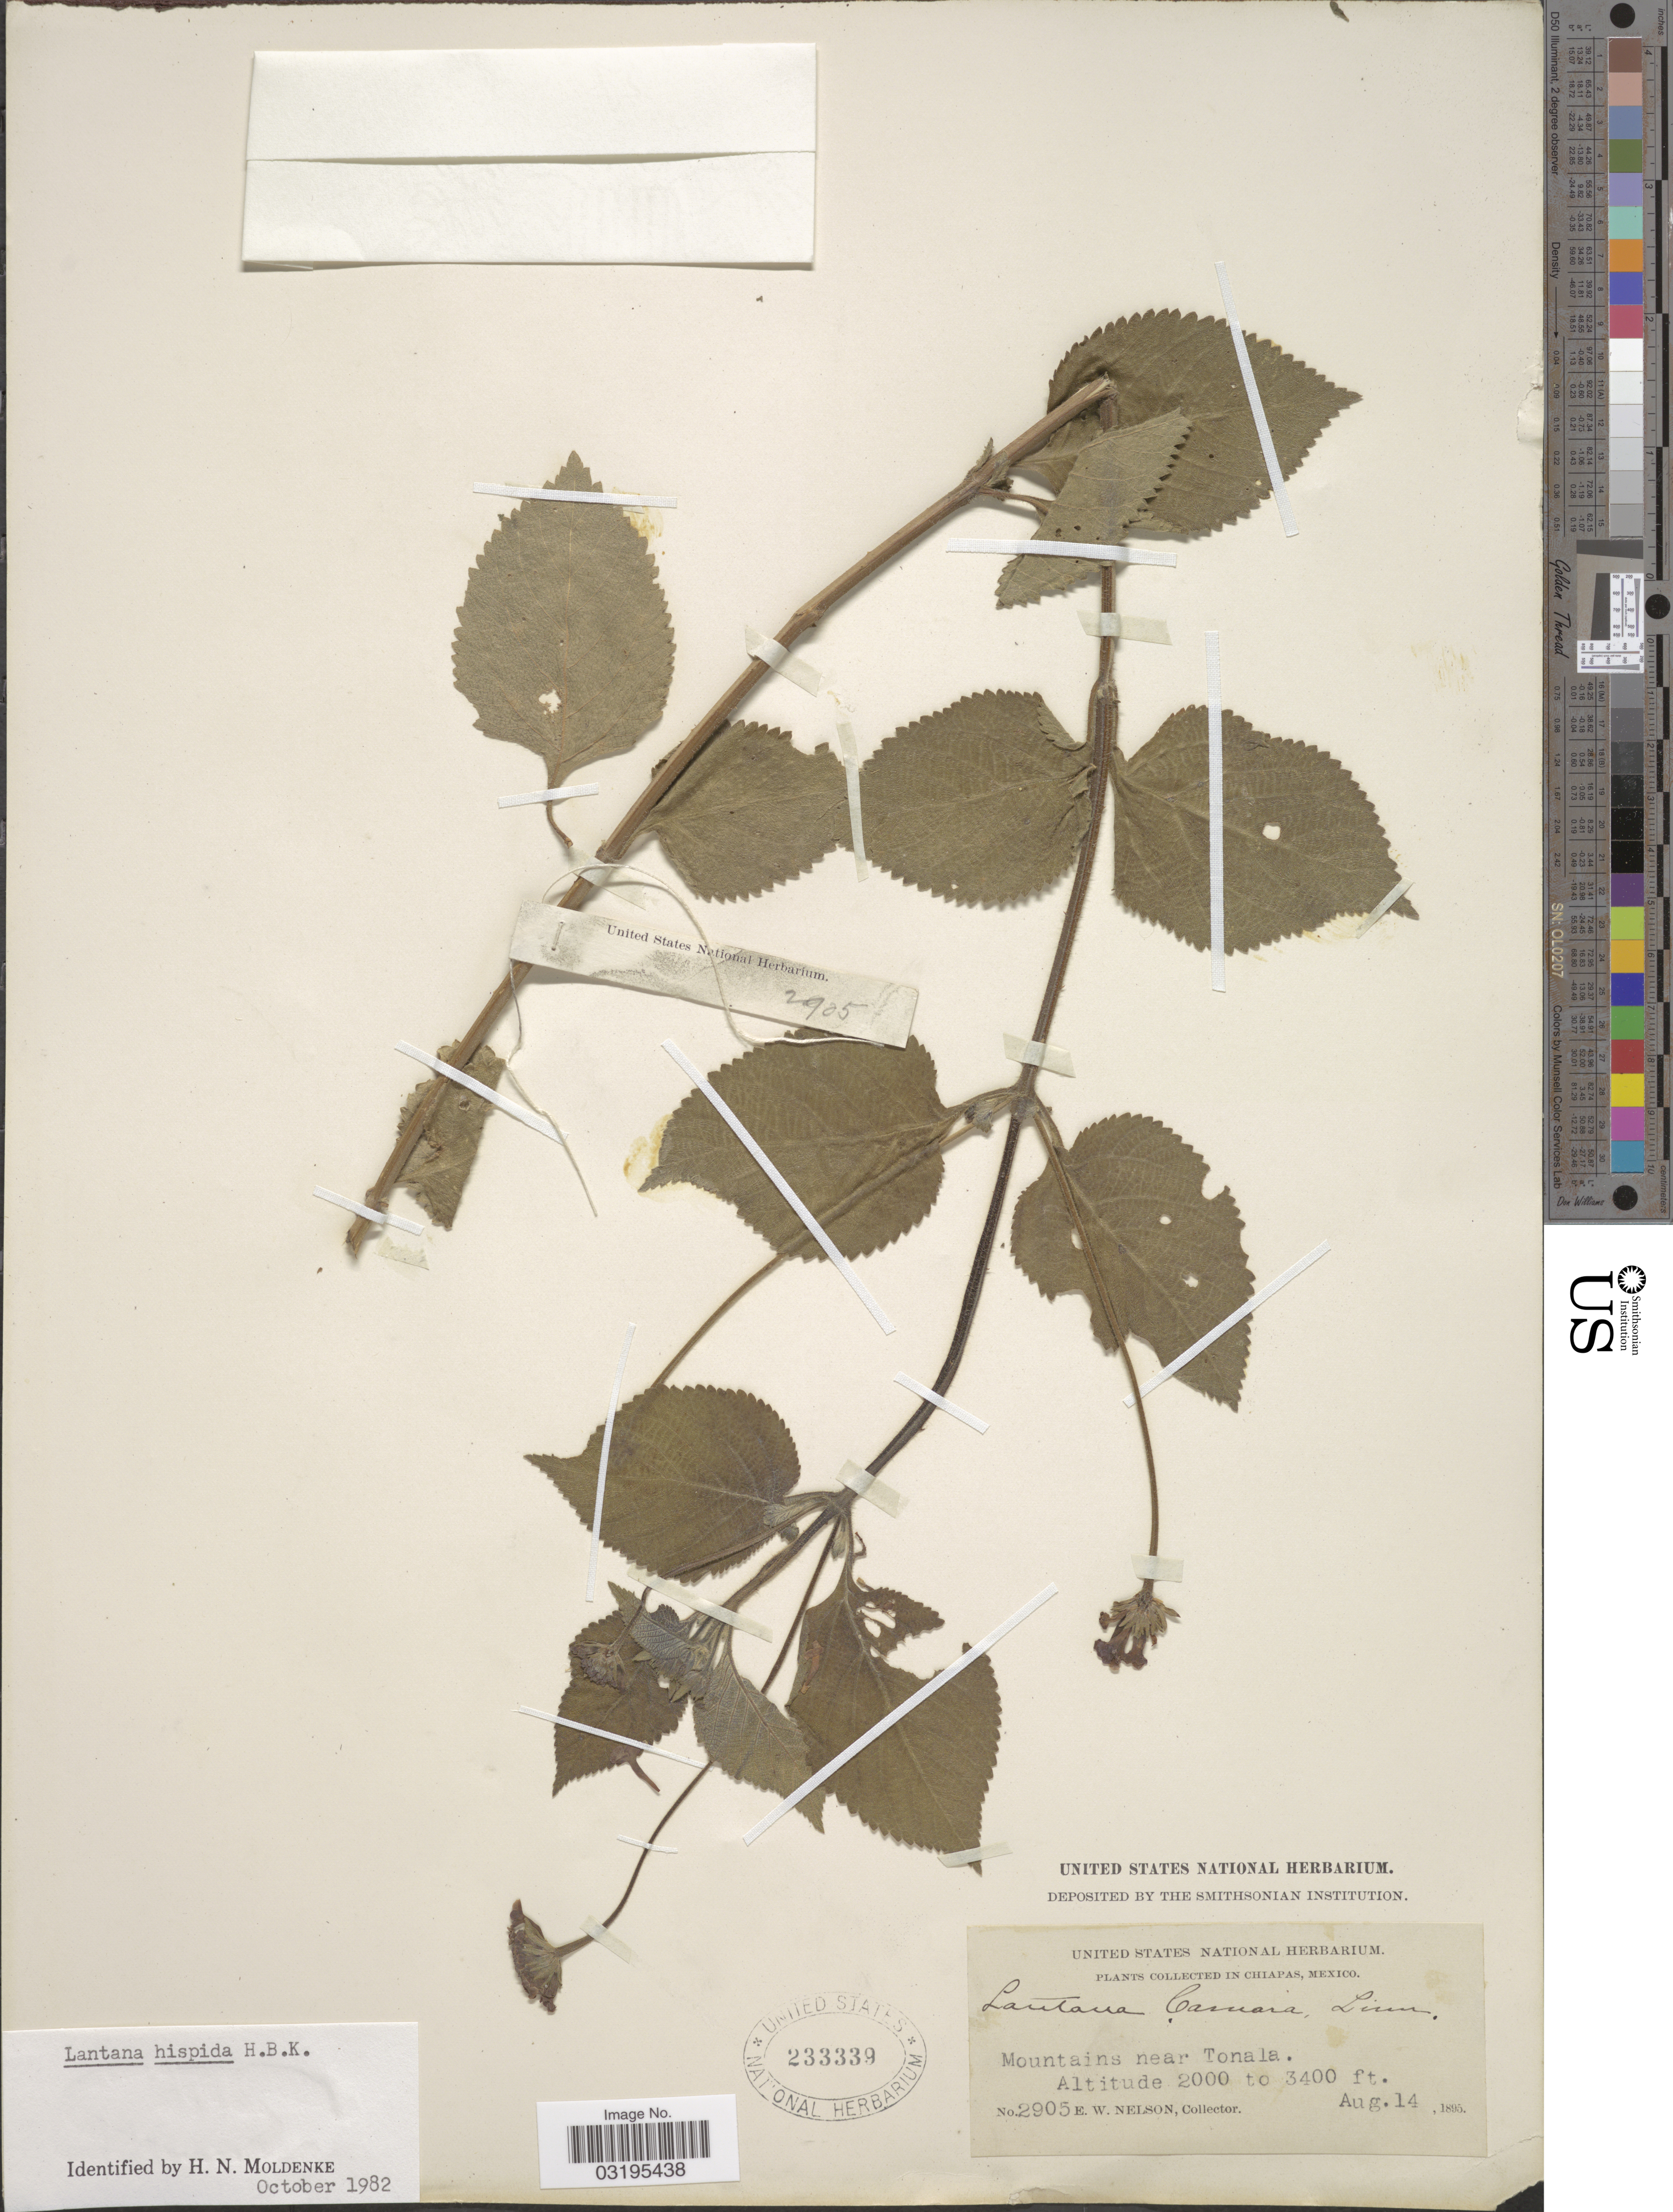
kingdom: Plantae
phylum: Tracheophyta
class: Magnoliopsida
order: Lamiales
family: Verbenaceae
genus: Lantana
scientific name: Lantana hispida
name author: Kunth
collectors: E. W. Nelson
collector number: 2905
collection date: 1895-08-14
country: Mexico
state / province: Chiapas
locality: Mountains near Tonala.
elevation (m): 610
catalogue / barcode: US 233339